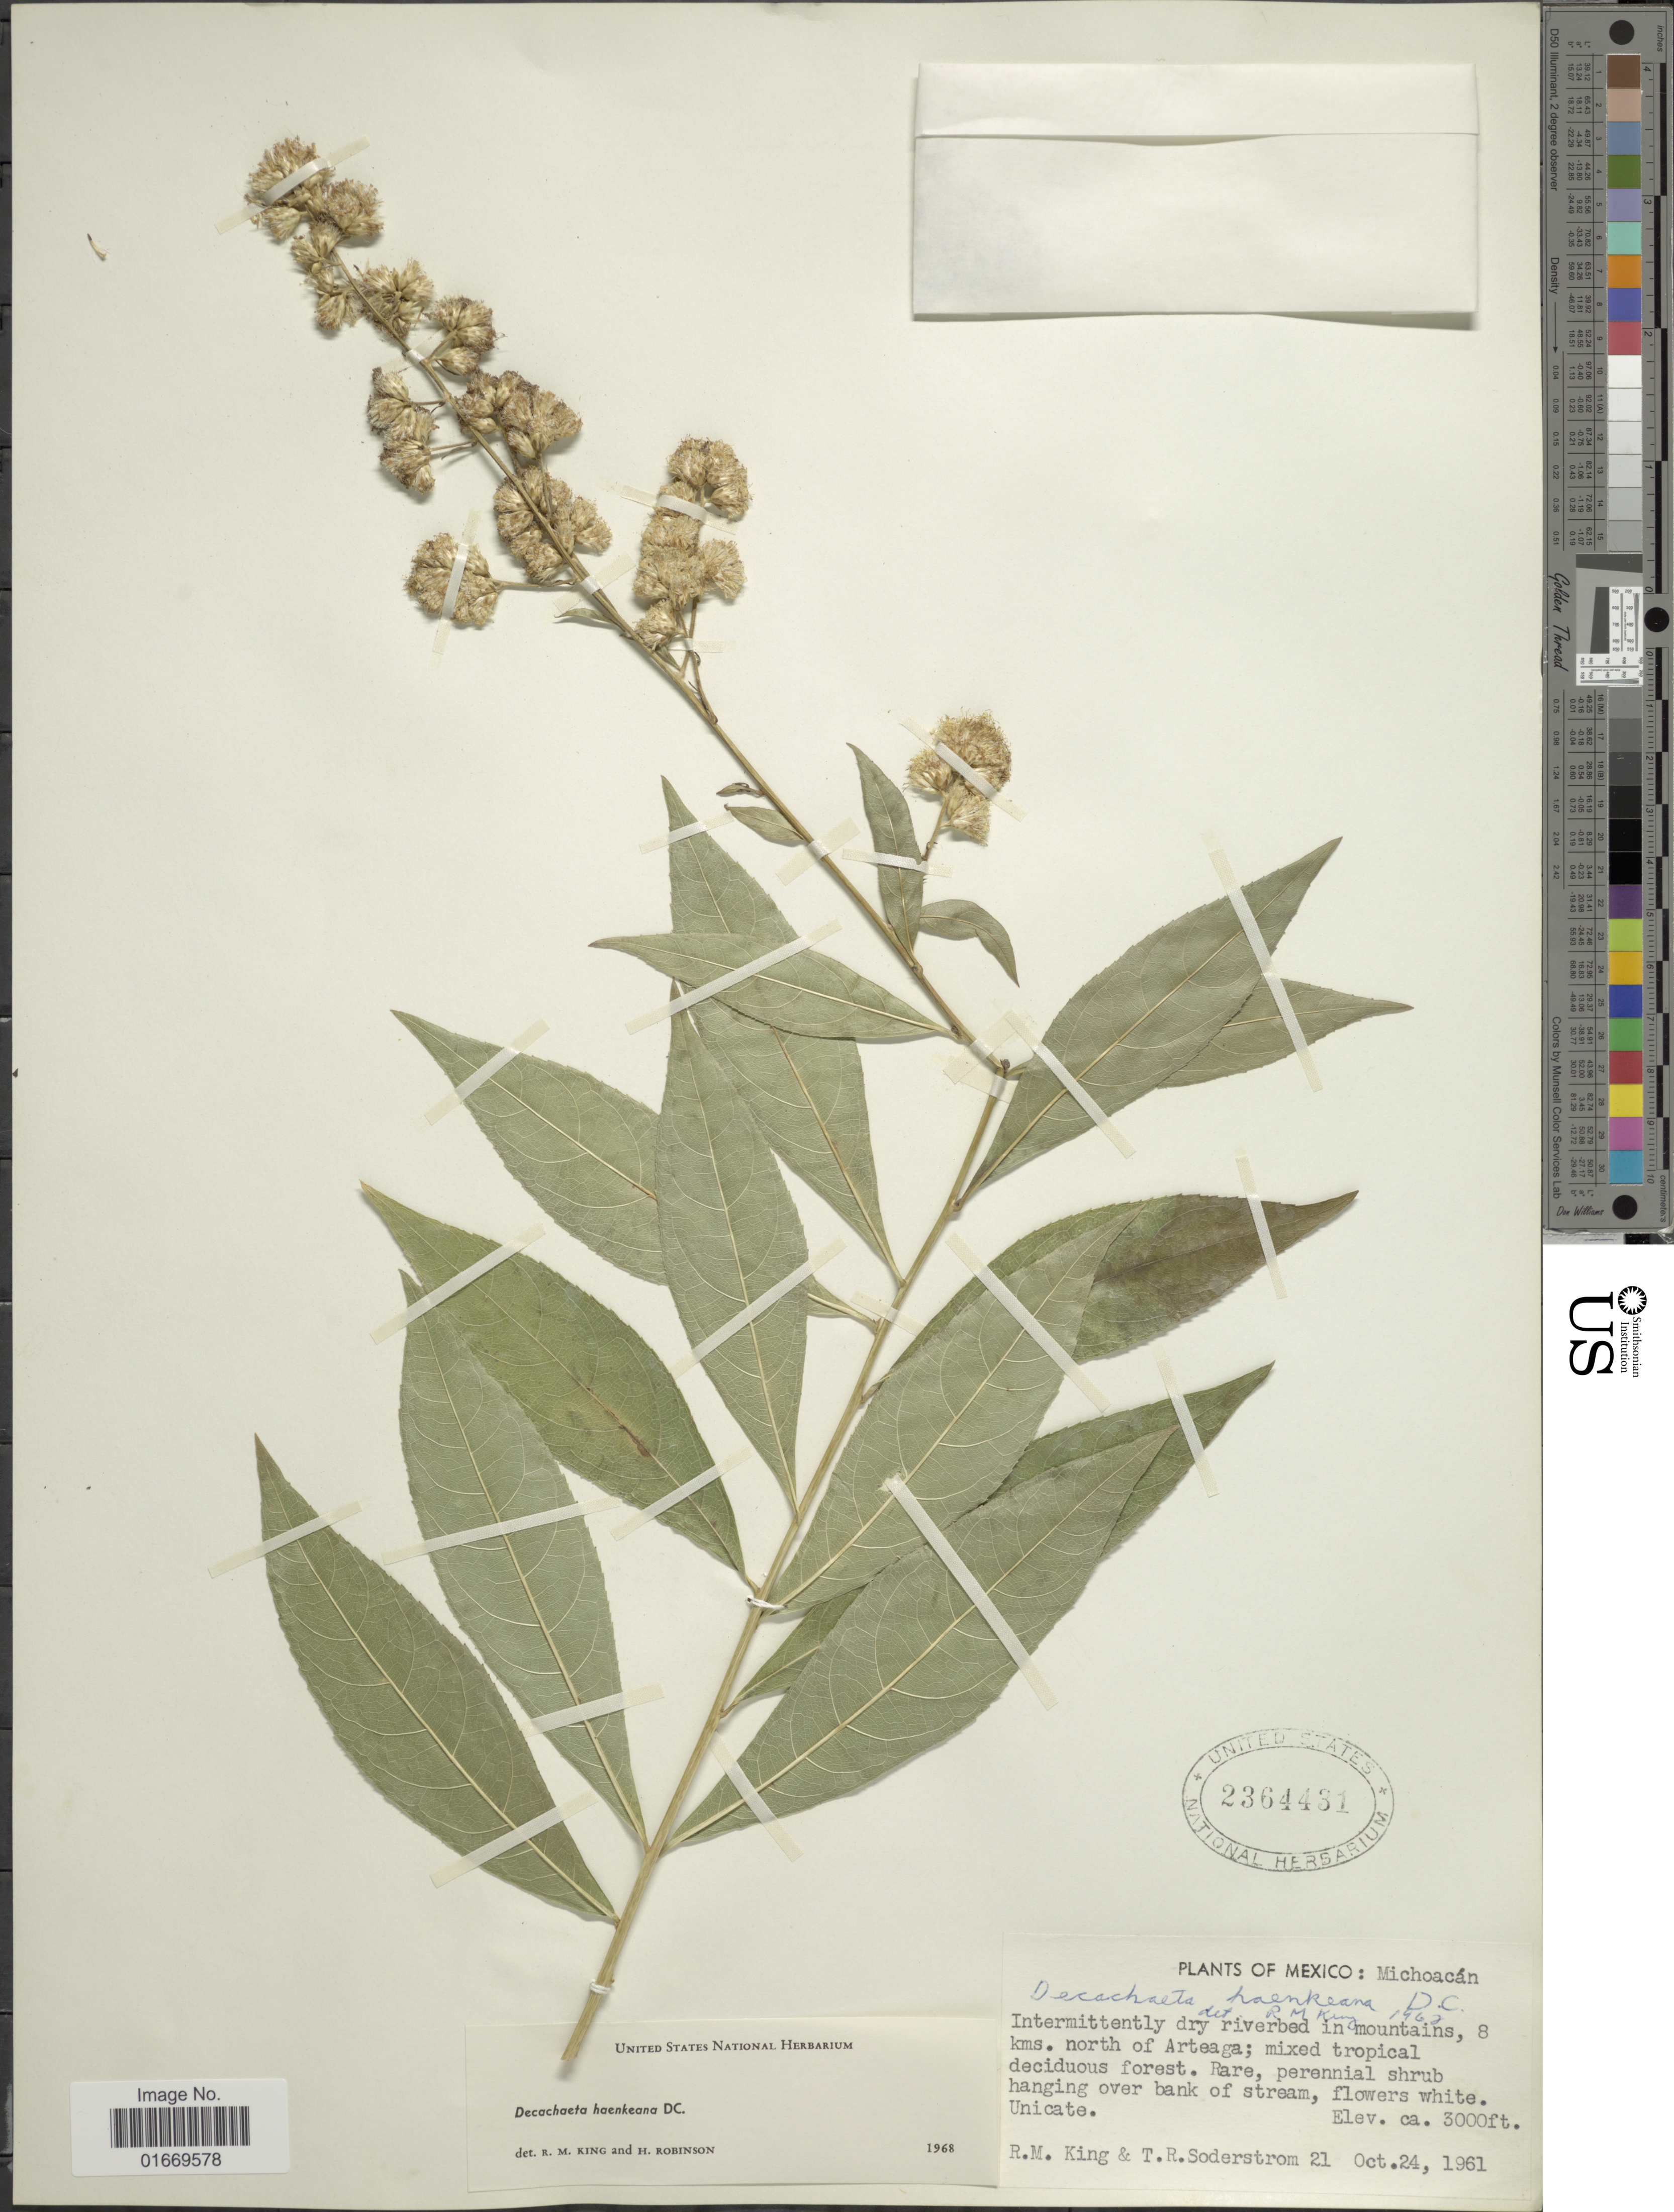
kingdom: Plantae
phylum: Tracheophyta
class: Magnoliopsida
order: Asterales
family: Asteraceae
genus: Decachaeta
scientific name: Decachaeta haenkeana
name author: DC.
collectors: R. M. King & T. R. Soderstrom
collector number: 21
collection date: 1961-10-24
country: Mexico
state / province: Michoacán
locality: Intermittently dry riverbed in mountains, 8 kms. norths of Arteaga; mixed tropical deciduous forest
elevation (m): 914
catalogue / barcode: US 2364431